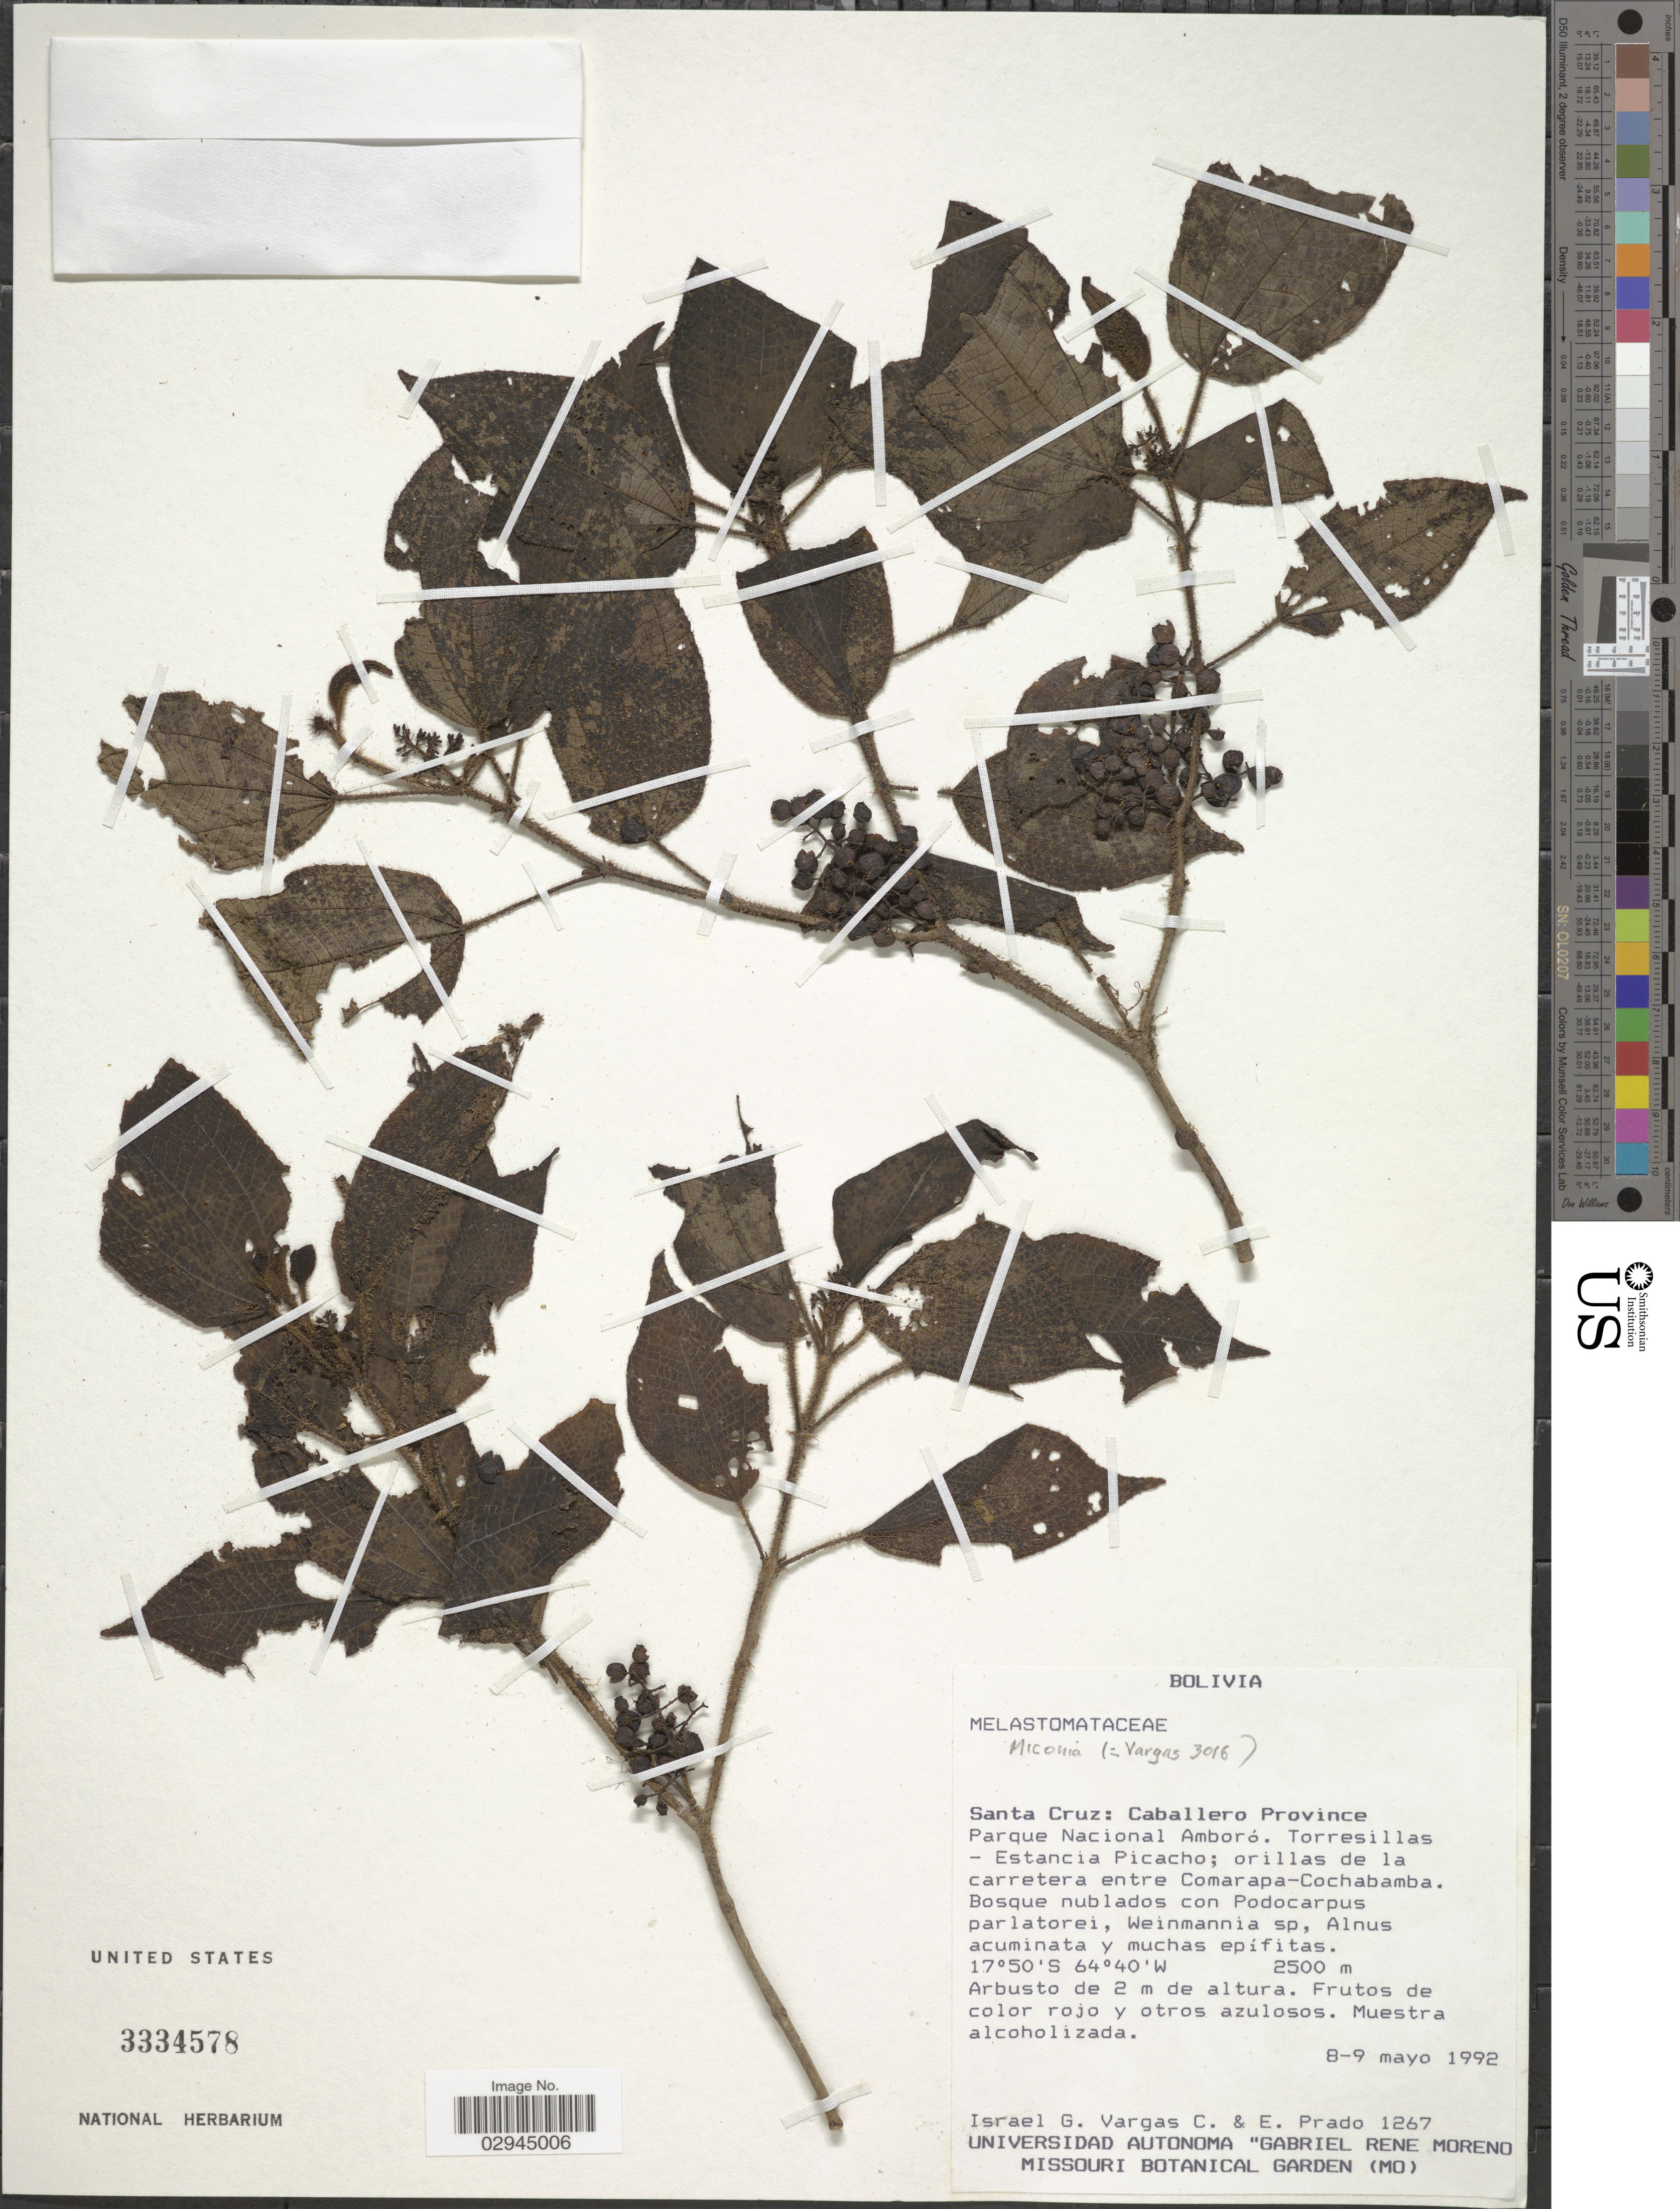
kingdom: Plantae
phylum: Tracheophyta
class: Magnoliopsida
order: Myrtales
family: Melastomataceae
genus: Miconia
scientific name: Miconia sp.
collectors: I. Vargas C. & E. Prado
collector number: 1267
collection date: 1992-05-08/1992-05-09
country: Bolivia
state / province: Santa Cruz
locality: Caballero Province. Parque Nacional Amboró. Torresillas - Estancia Picacho; orillas de la carretera entre Comarapa-Cochabamba.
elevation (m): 2500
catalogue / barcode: US 3334578